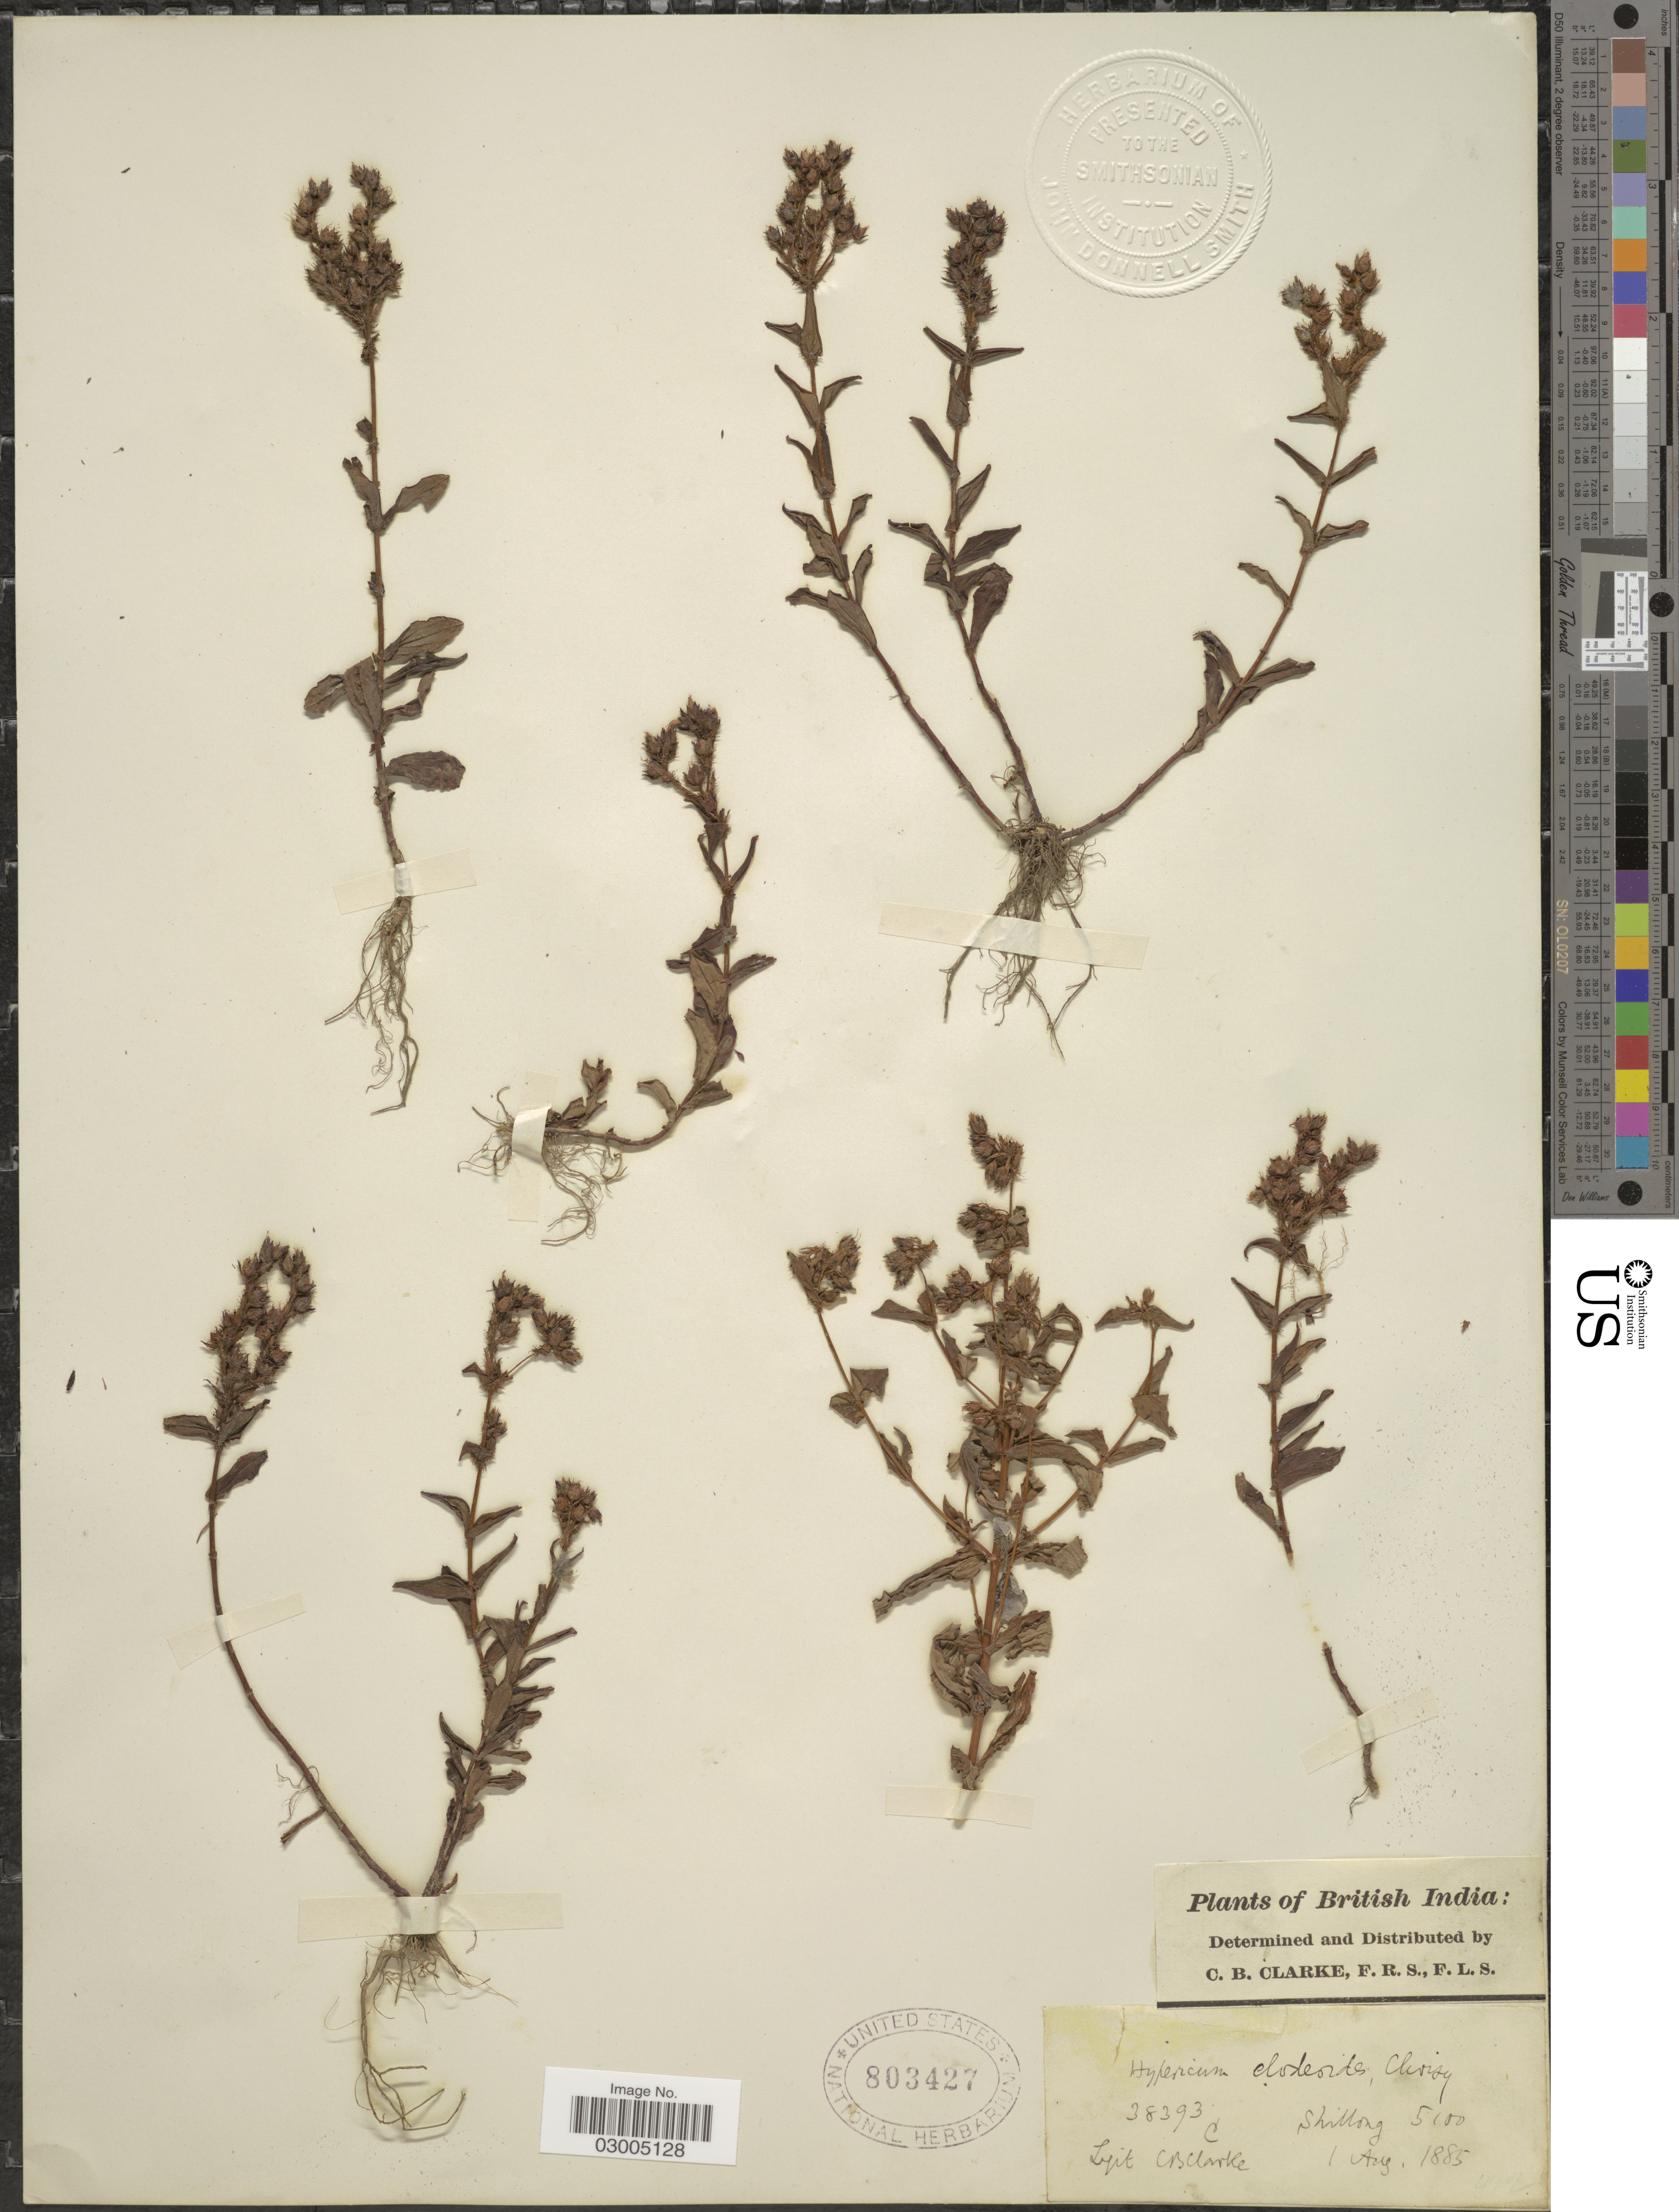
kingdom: Plantae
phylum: Tracheophyta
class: Magnoliopsida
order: Malpighiales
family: Hypericaceae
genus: Hypericum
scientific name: Hypericum elodeoides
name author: Choisy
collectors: C. B. Clarke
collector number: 38393 C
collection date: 1885-08-01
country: India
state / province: Meghalaya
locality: British India. Shillong.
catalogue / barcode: US 803427